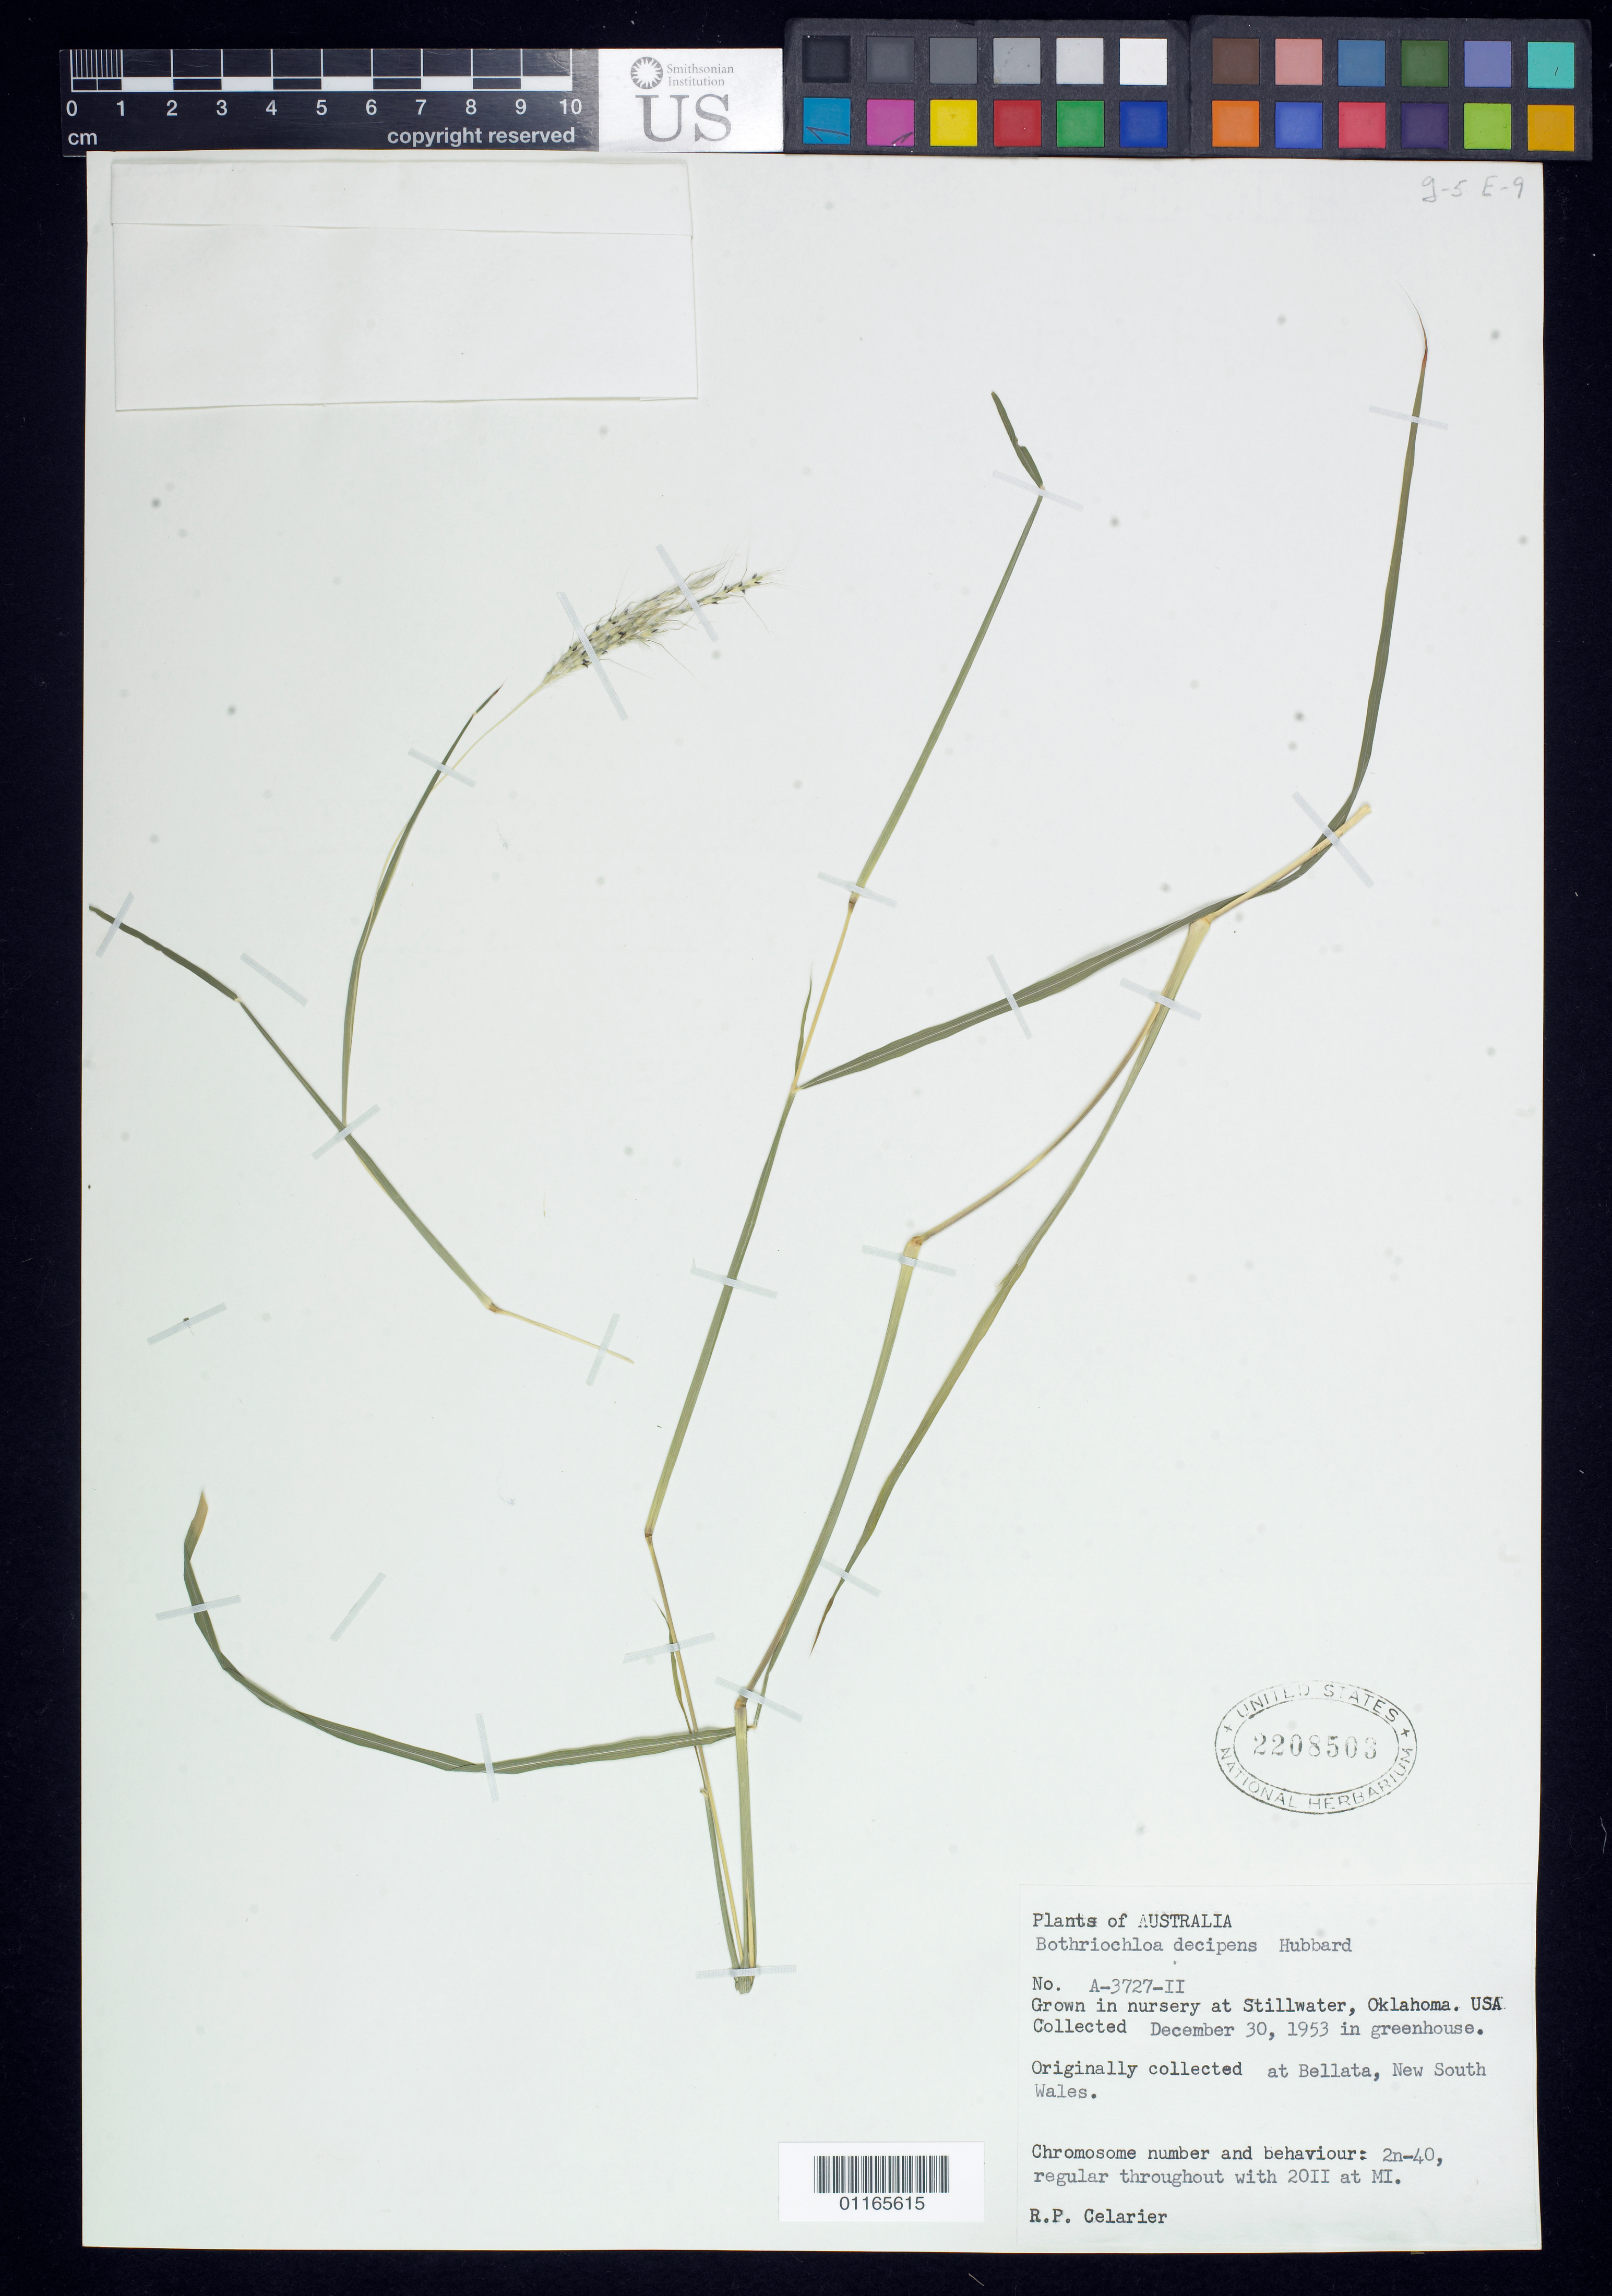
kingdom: Plantae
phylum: Tracheophyta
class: Liliopsida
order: Poales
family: Poaceae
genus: Bothriochloa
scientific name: Bothriochloa decipiens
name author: (Hack.) C. E. Hubb.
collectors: R. Celarier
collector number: A-3727-II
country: Australia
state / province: New South Wales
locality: Grown in nursery at Stillwater, Oklahoma. USA. Collected December 30, 1953 in greenhouse. Originally collected at Bellata, New South Wales.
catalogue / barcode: US 2208503